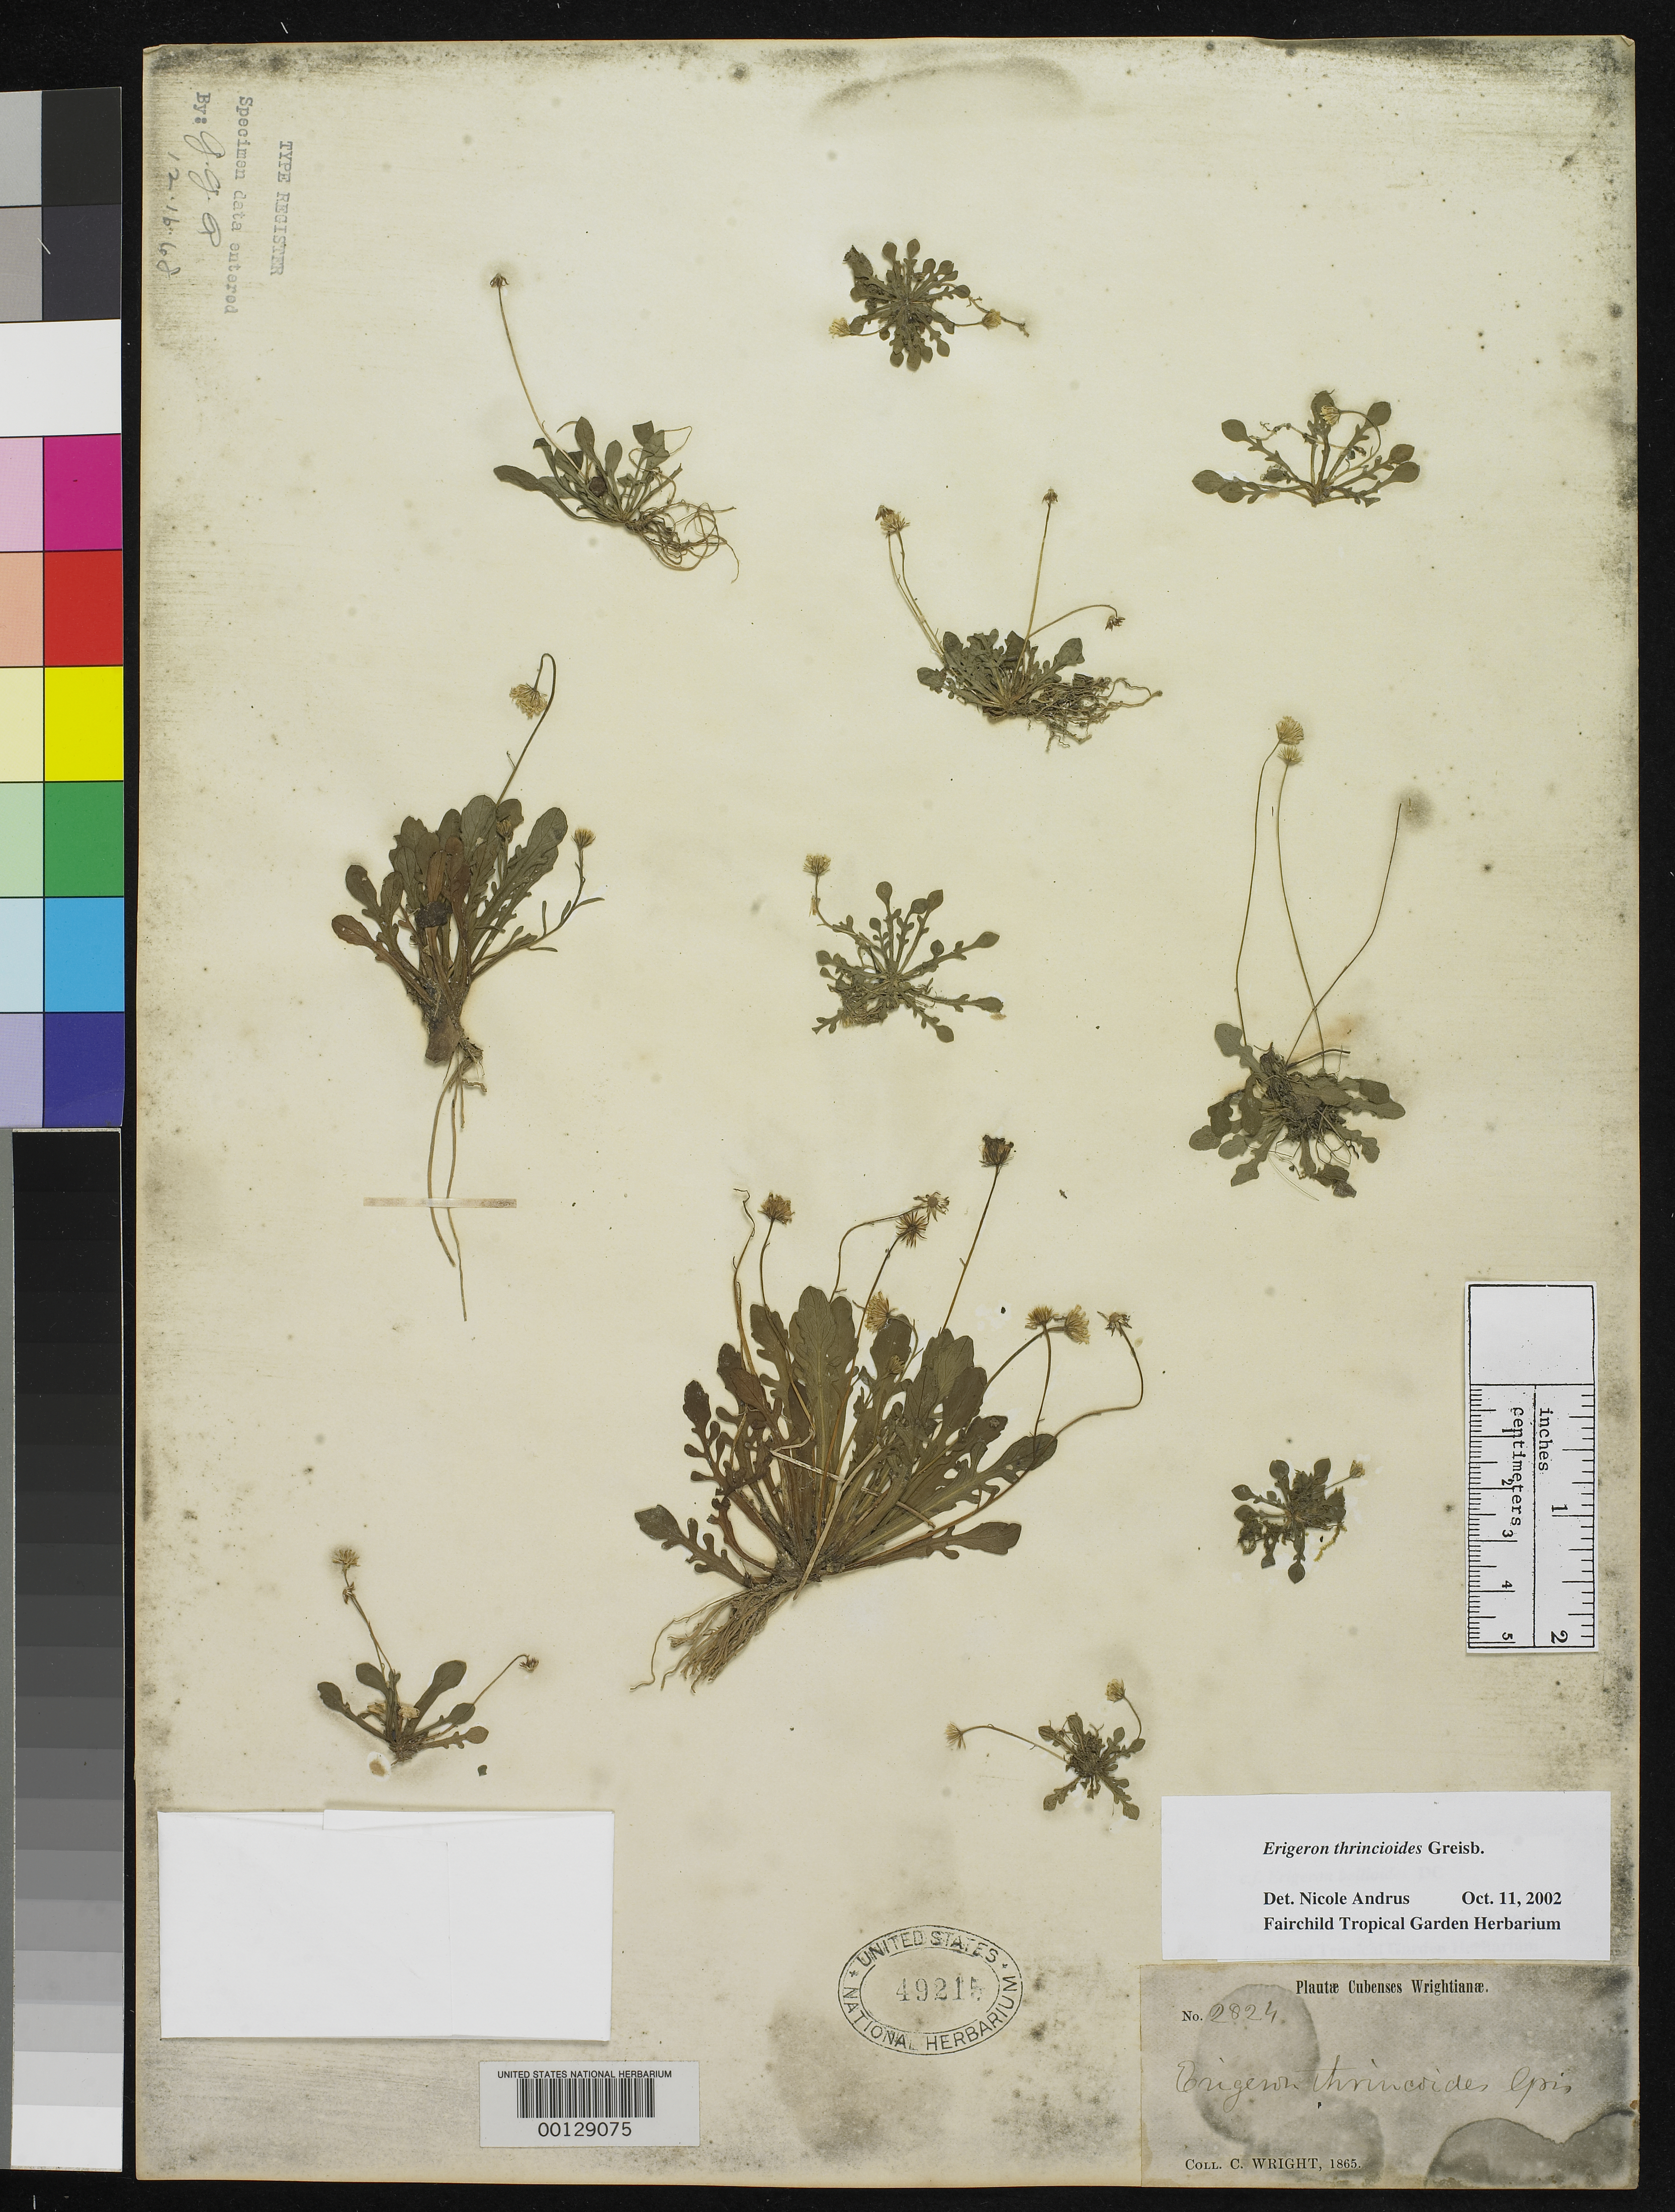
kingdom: Plantae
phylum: Tracheophyta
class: Magnoliopsida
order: Asterales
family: Asteraceae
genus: Erigeron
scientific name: Erigeron thrincioides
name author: Griseb.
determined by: Andrus, Nicole, Fairchild Tropical Garden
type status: Isotype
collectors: C. Wright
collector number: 2824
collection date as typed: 1865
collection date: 1865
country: Cuba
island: Greater Antilles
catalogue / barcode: US 49215